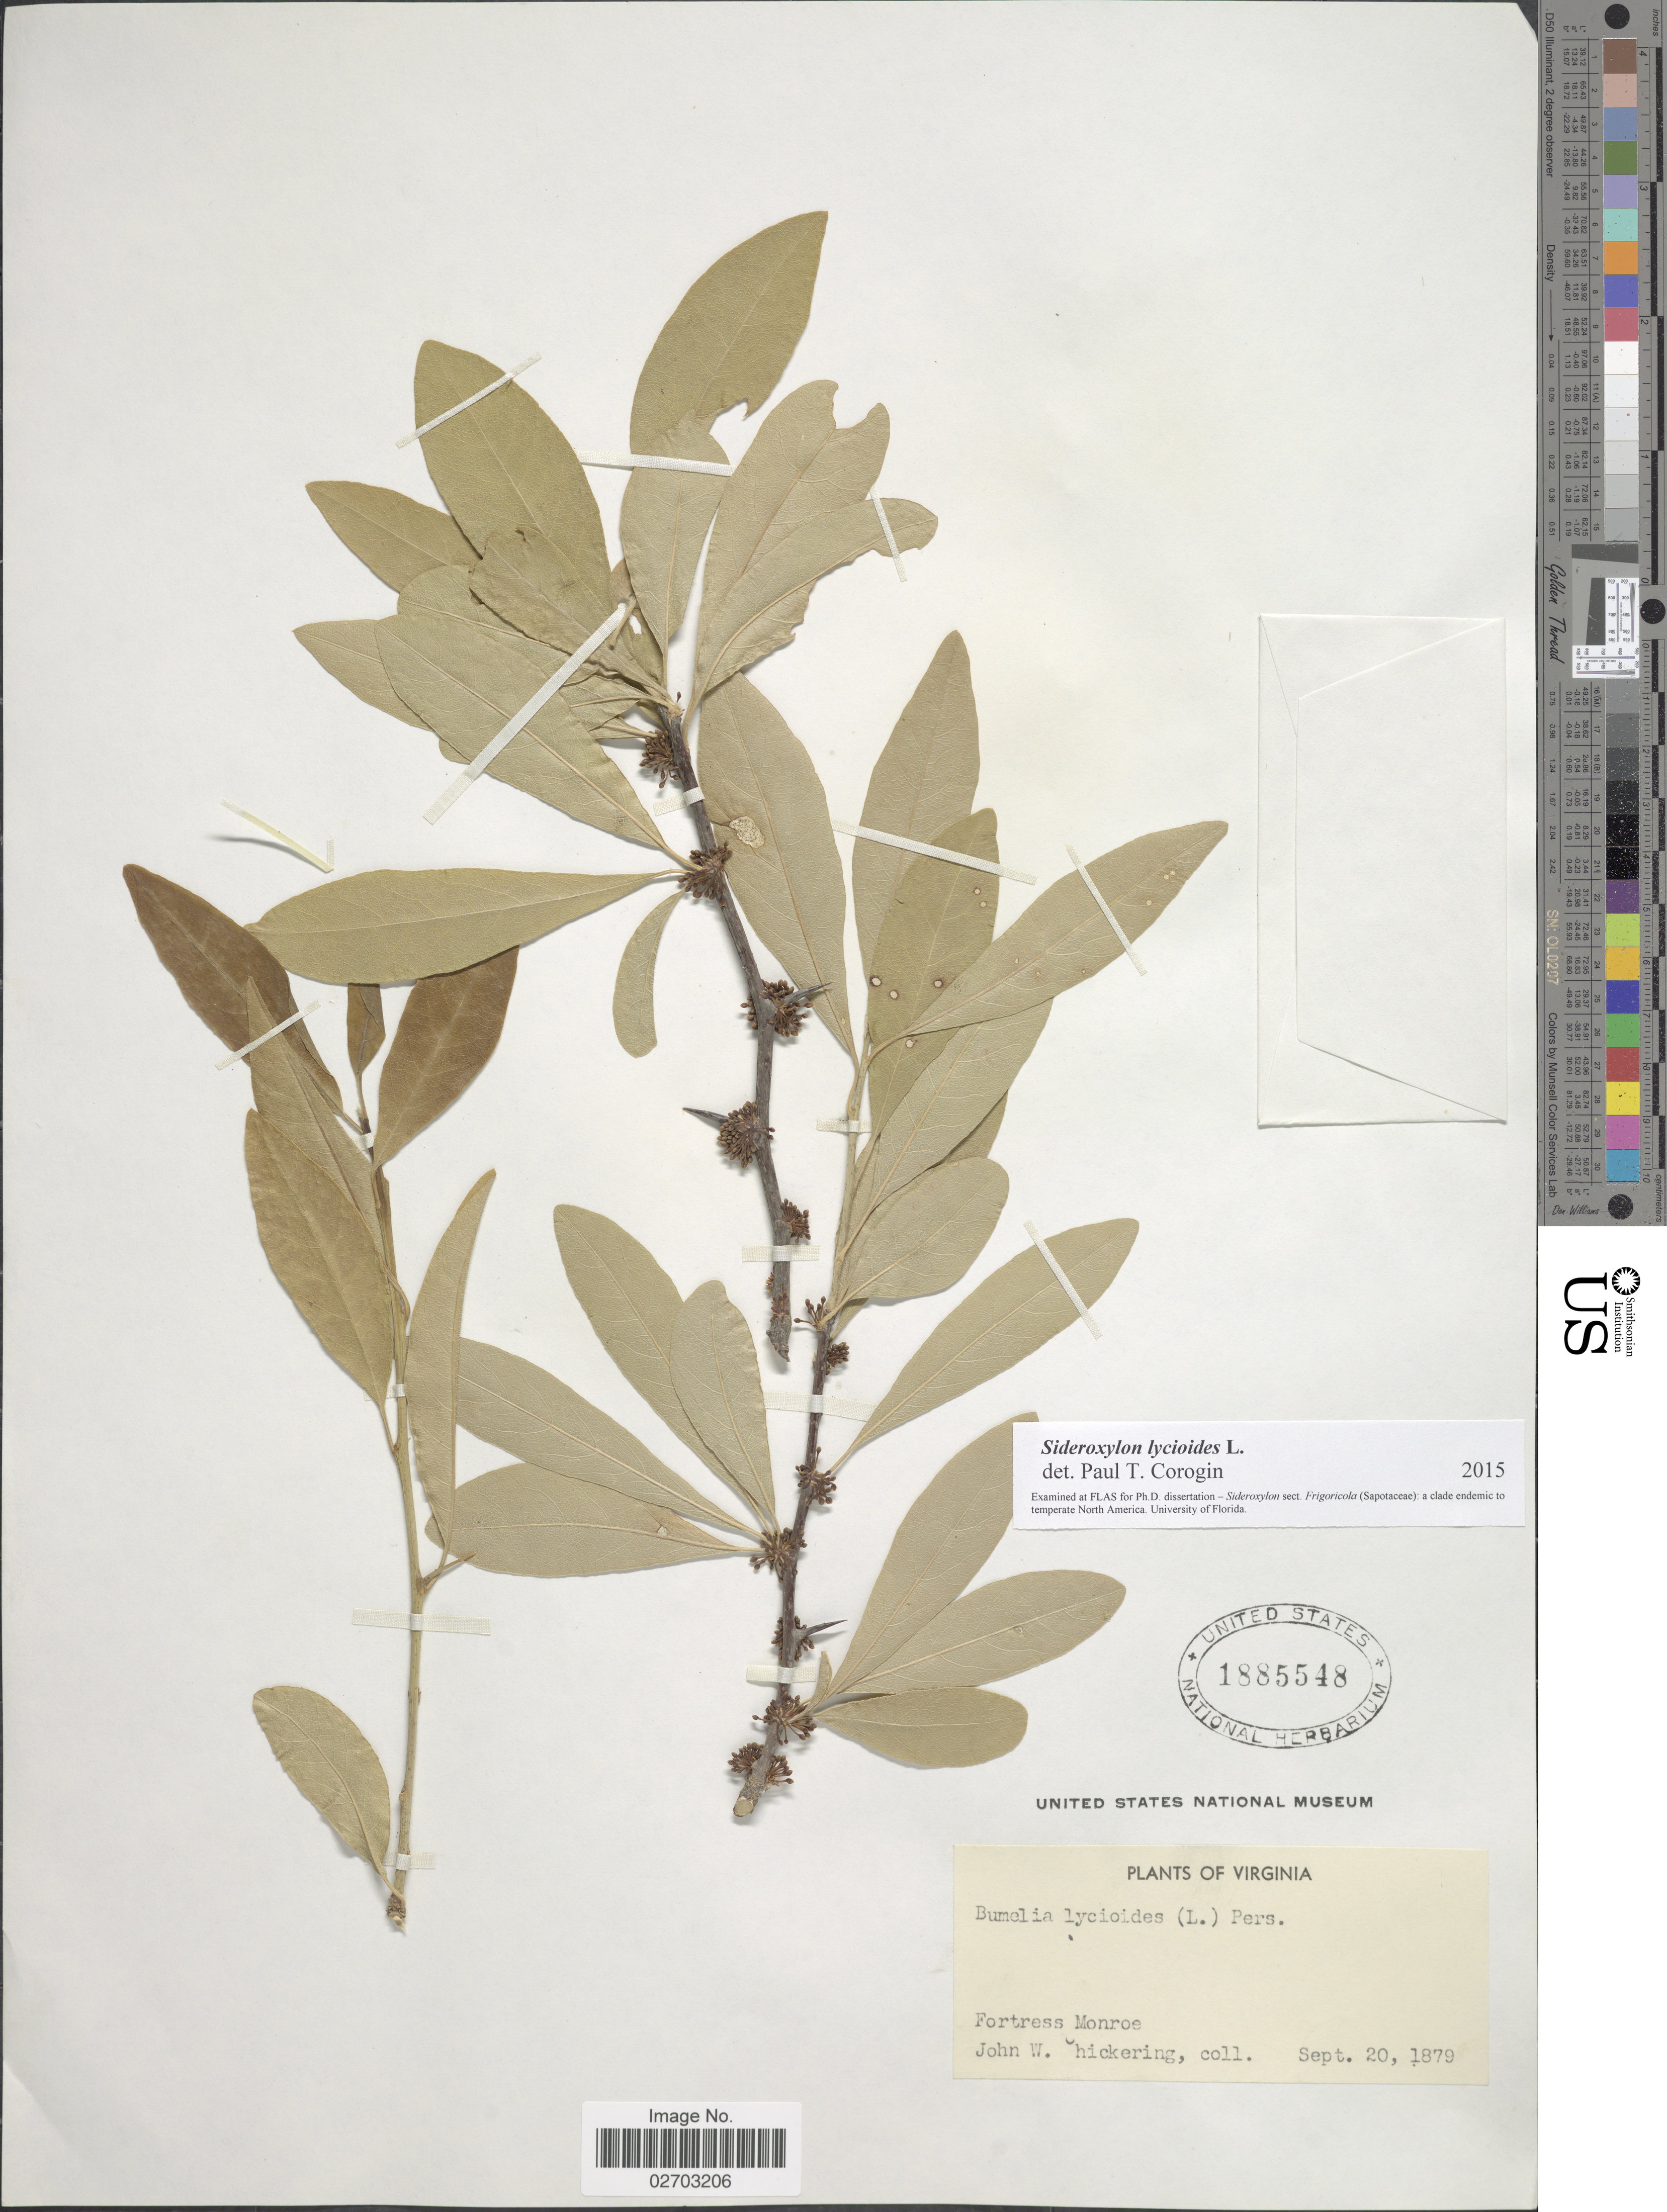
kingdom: Plantae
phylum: Tracheophyta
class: Magnoliopsida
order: Ericales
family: Sapotaceae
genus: Sideroxylon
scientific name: Sideroxylon lycioides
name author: L.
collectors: J. Chickering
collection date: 1879-09-20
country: United States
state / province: Virginia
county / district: City of Hampton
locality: Fortress Monroe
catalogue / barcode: US 1885548